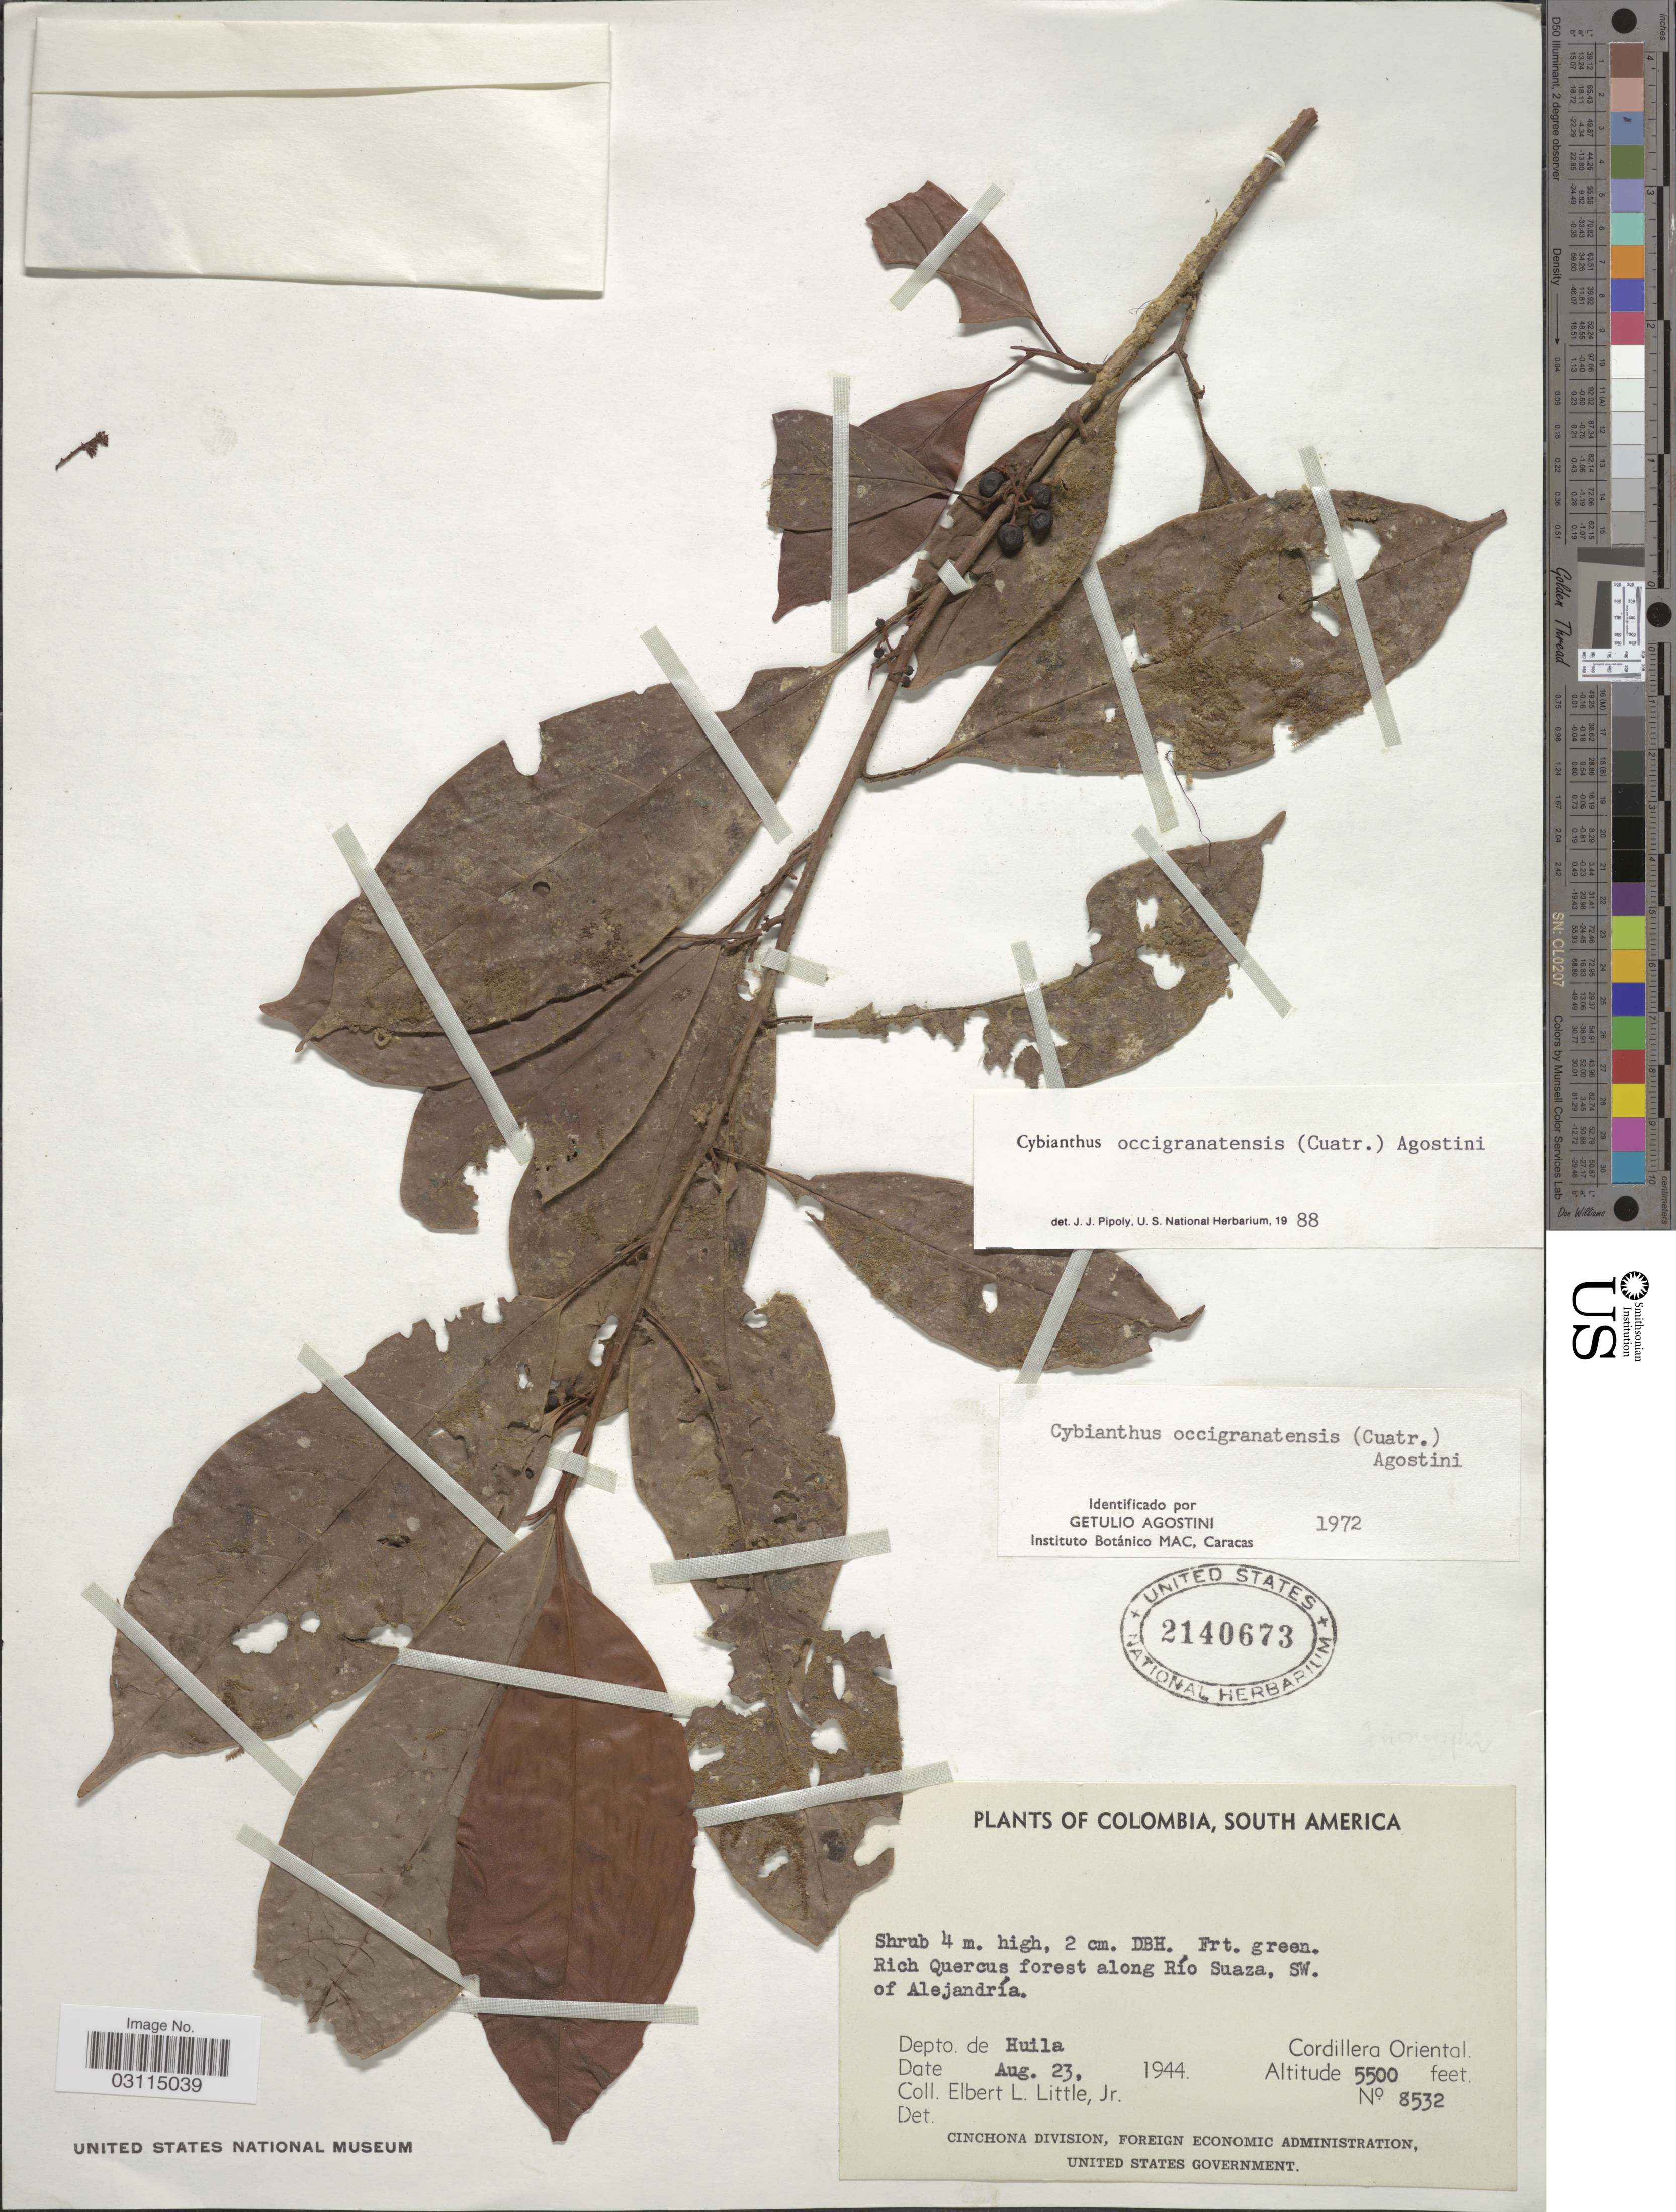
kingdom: Plantae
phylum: Tracheophyta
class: Magnoliopsida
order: Ericales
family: Primulaceae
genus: Cybianthus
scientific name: Cybianthus occigranatensis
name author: (Cuatrec.) G. Agostini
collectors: E. L. Little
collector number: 8532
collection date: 1944-08-23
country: Colombia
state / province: Huila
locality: Rich Quercus forest along Río Suaza, SW. of Alejandría, Depto. de Huila, Cordillera Oriental.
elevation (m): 1676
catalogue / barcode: US 2140673